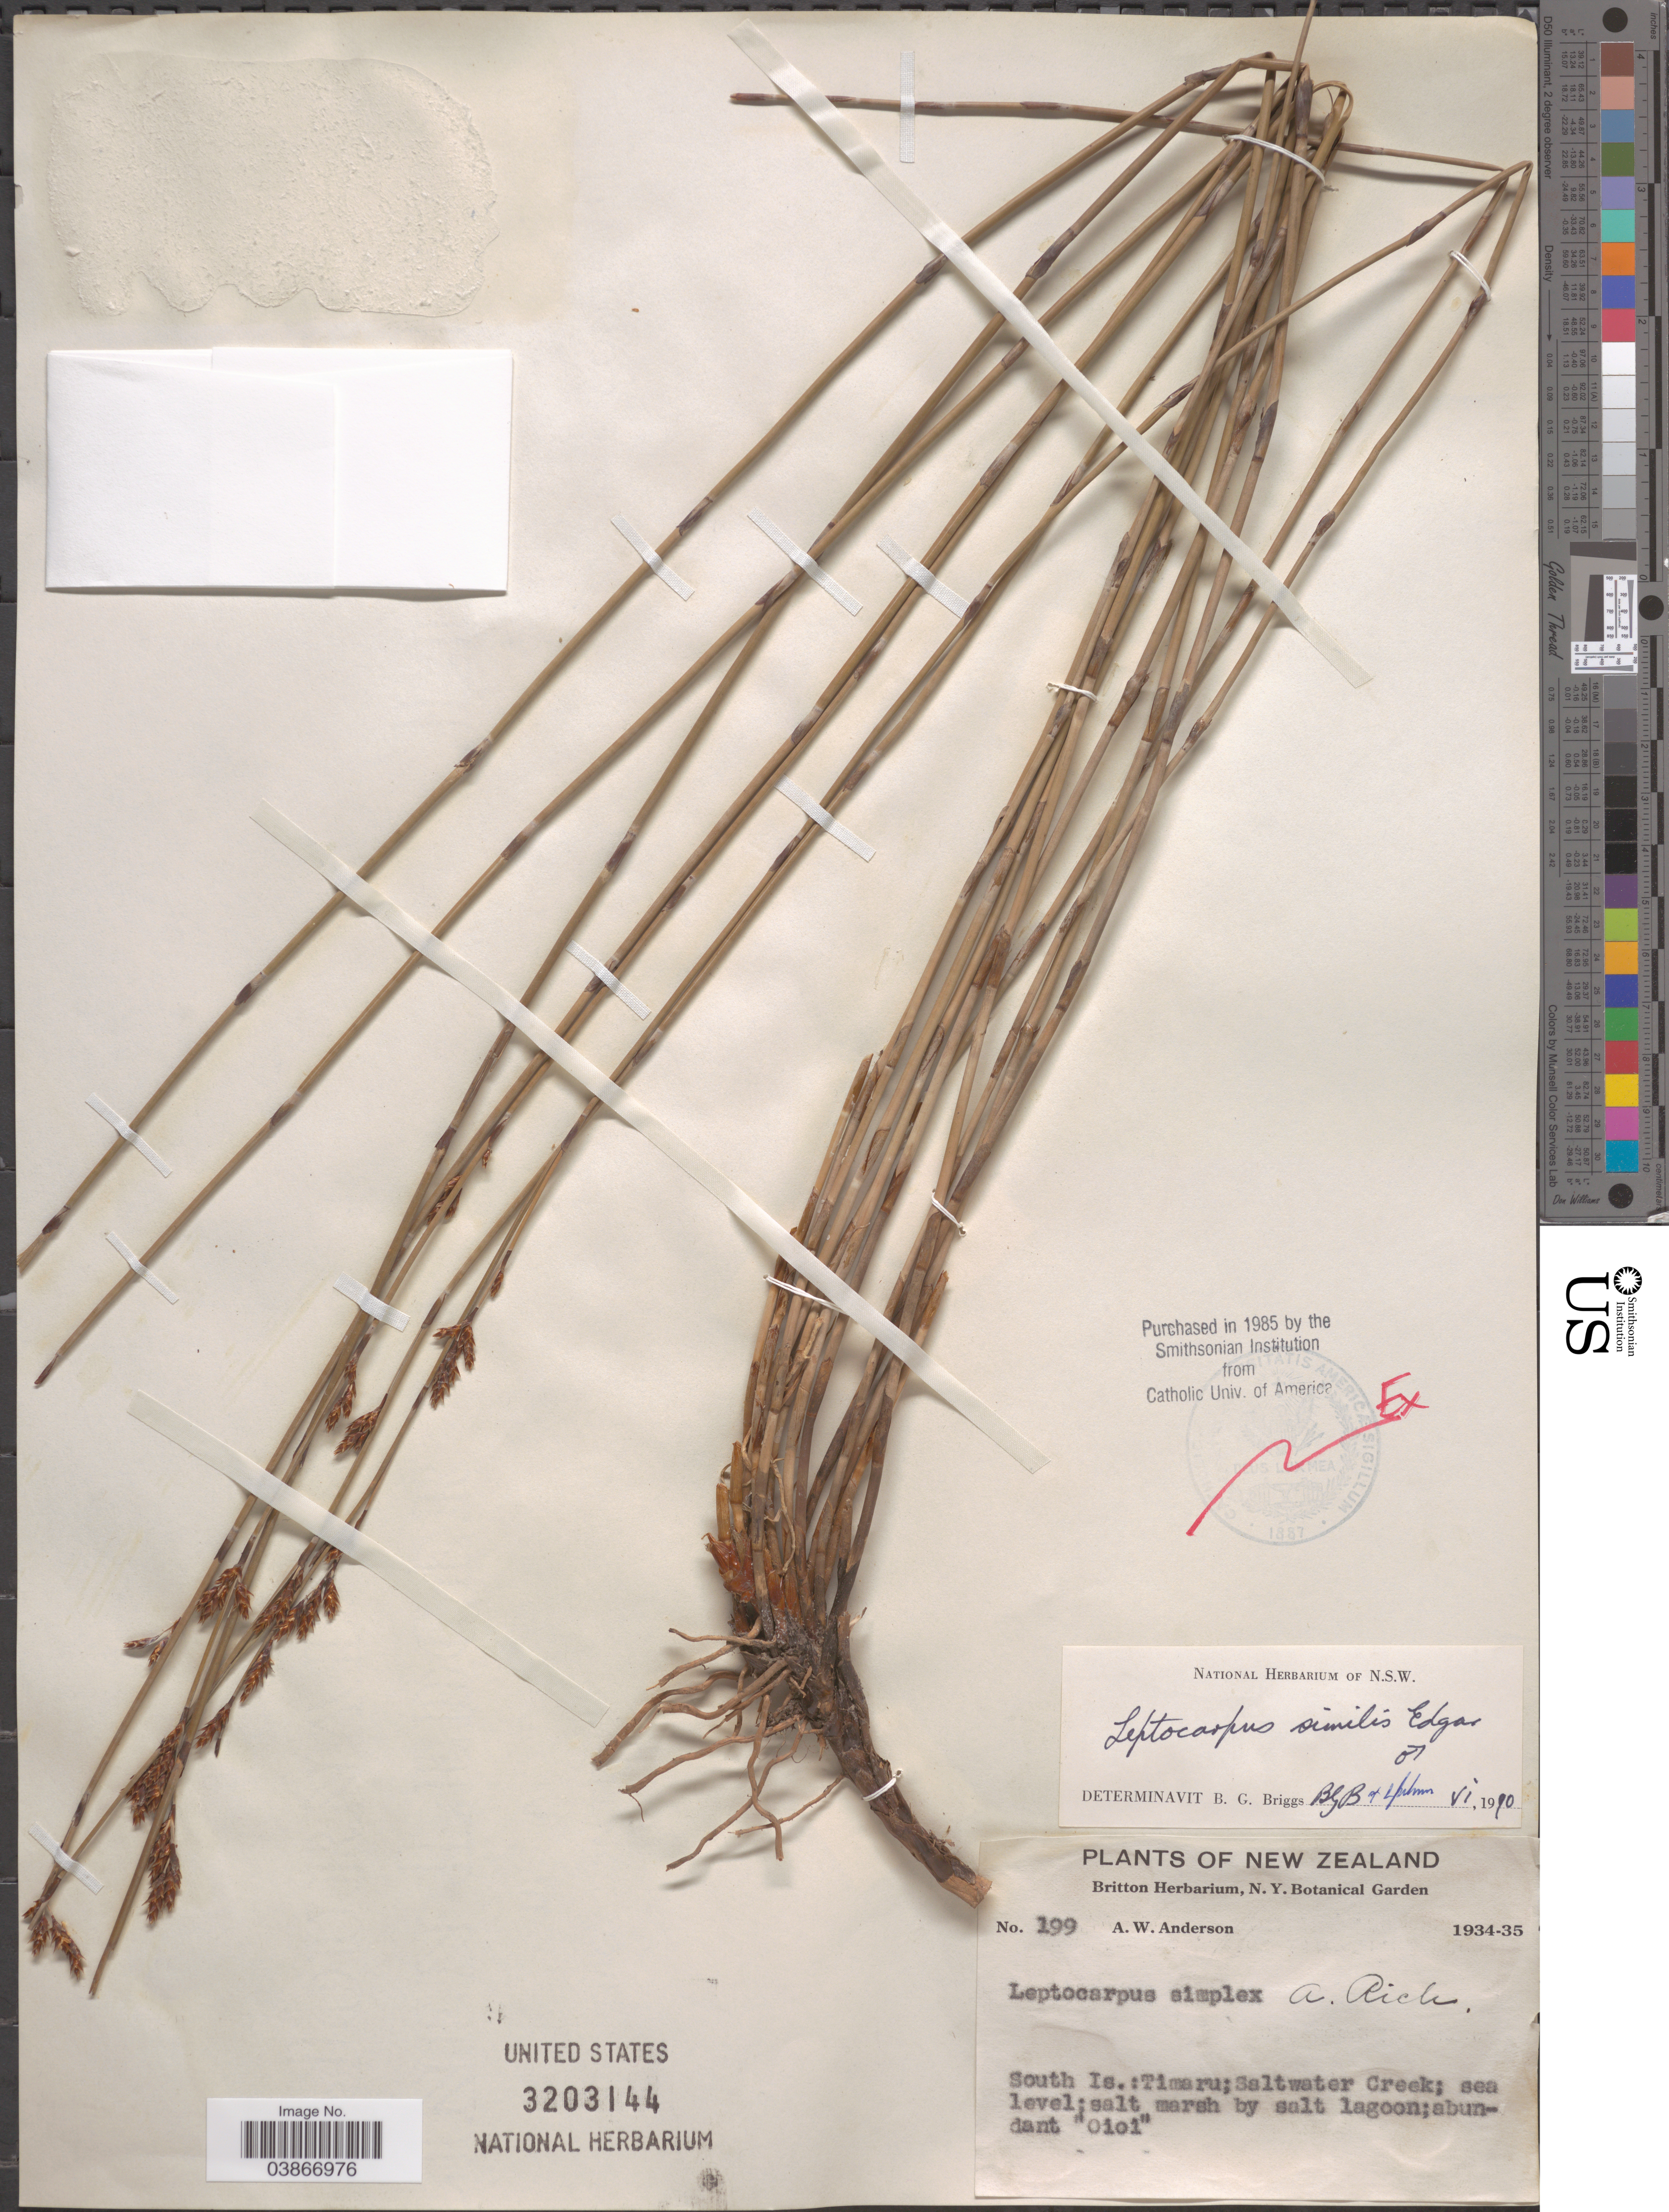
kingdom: Plantae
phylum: Tracheophyta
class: Liliopsida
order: Poales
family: Restionaceae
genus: Leptocarpus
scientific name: Leptocarpus similis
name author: Edgar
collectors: A. W. Anderson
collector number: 199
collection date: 1934/1935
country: New Zealand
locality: South Is.: Timaru; Saltwater Creek. By salt lagoon.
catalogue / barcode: US 3203144